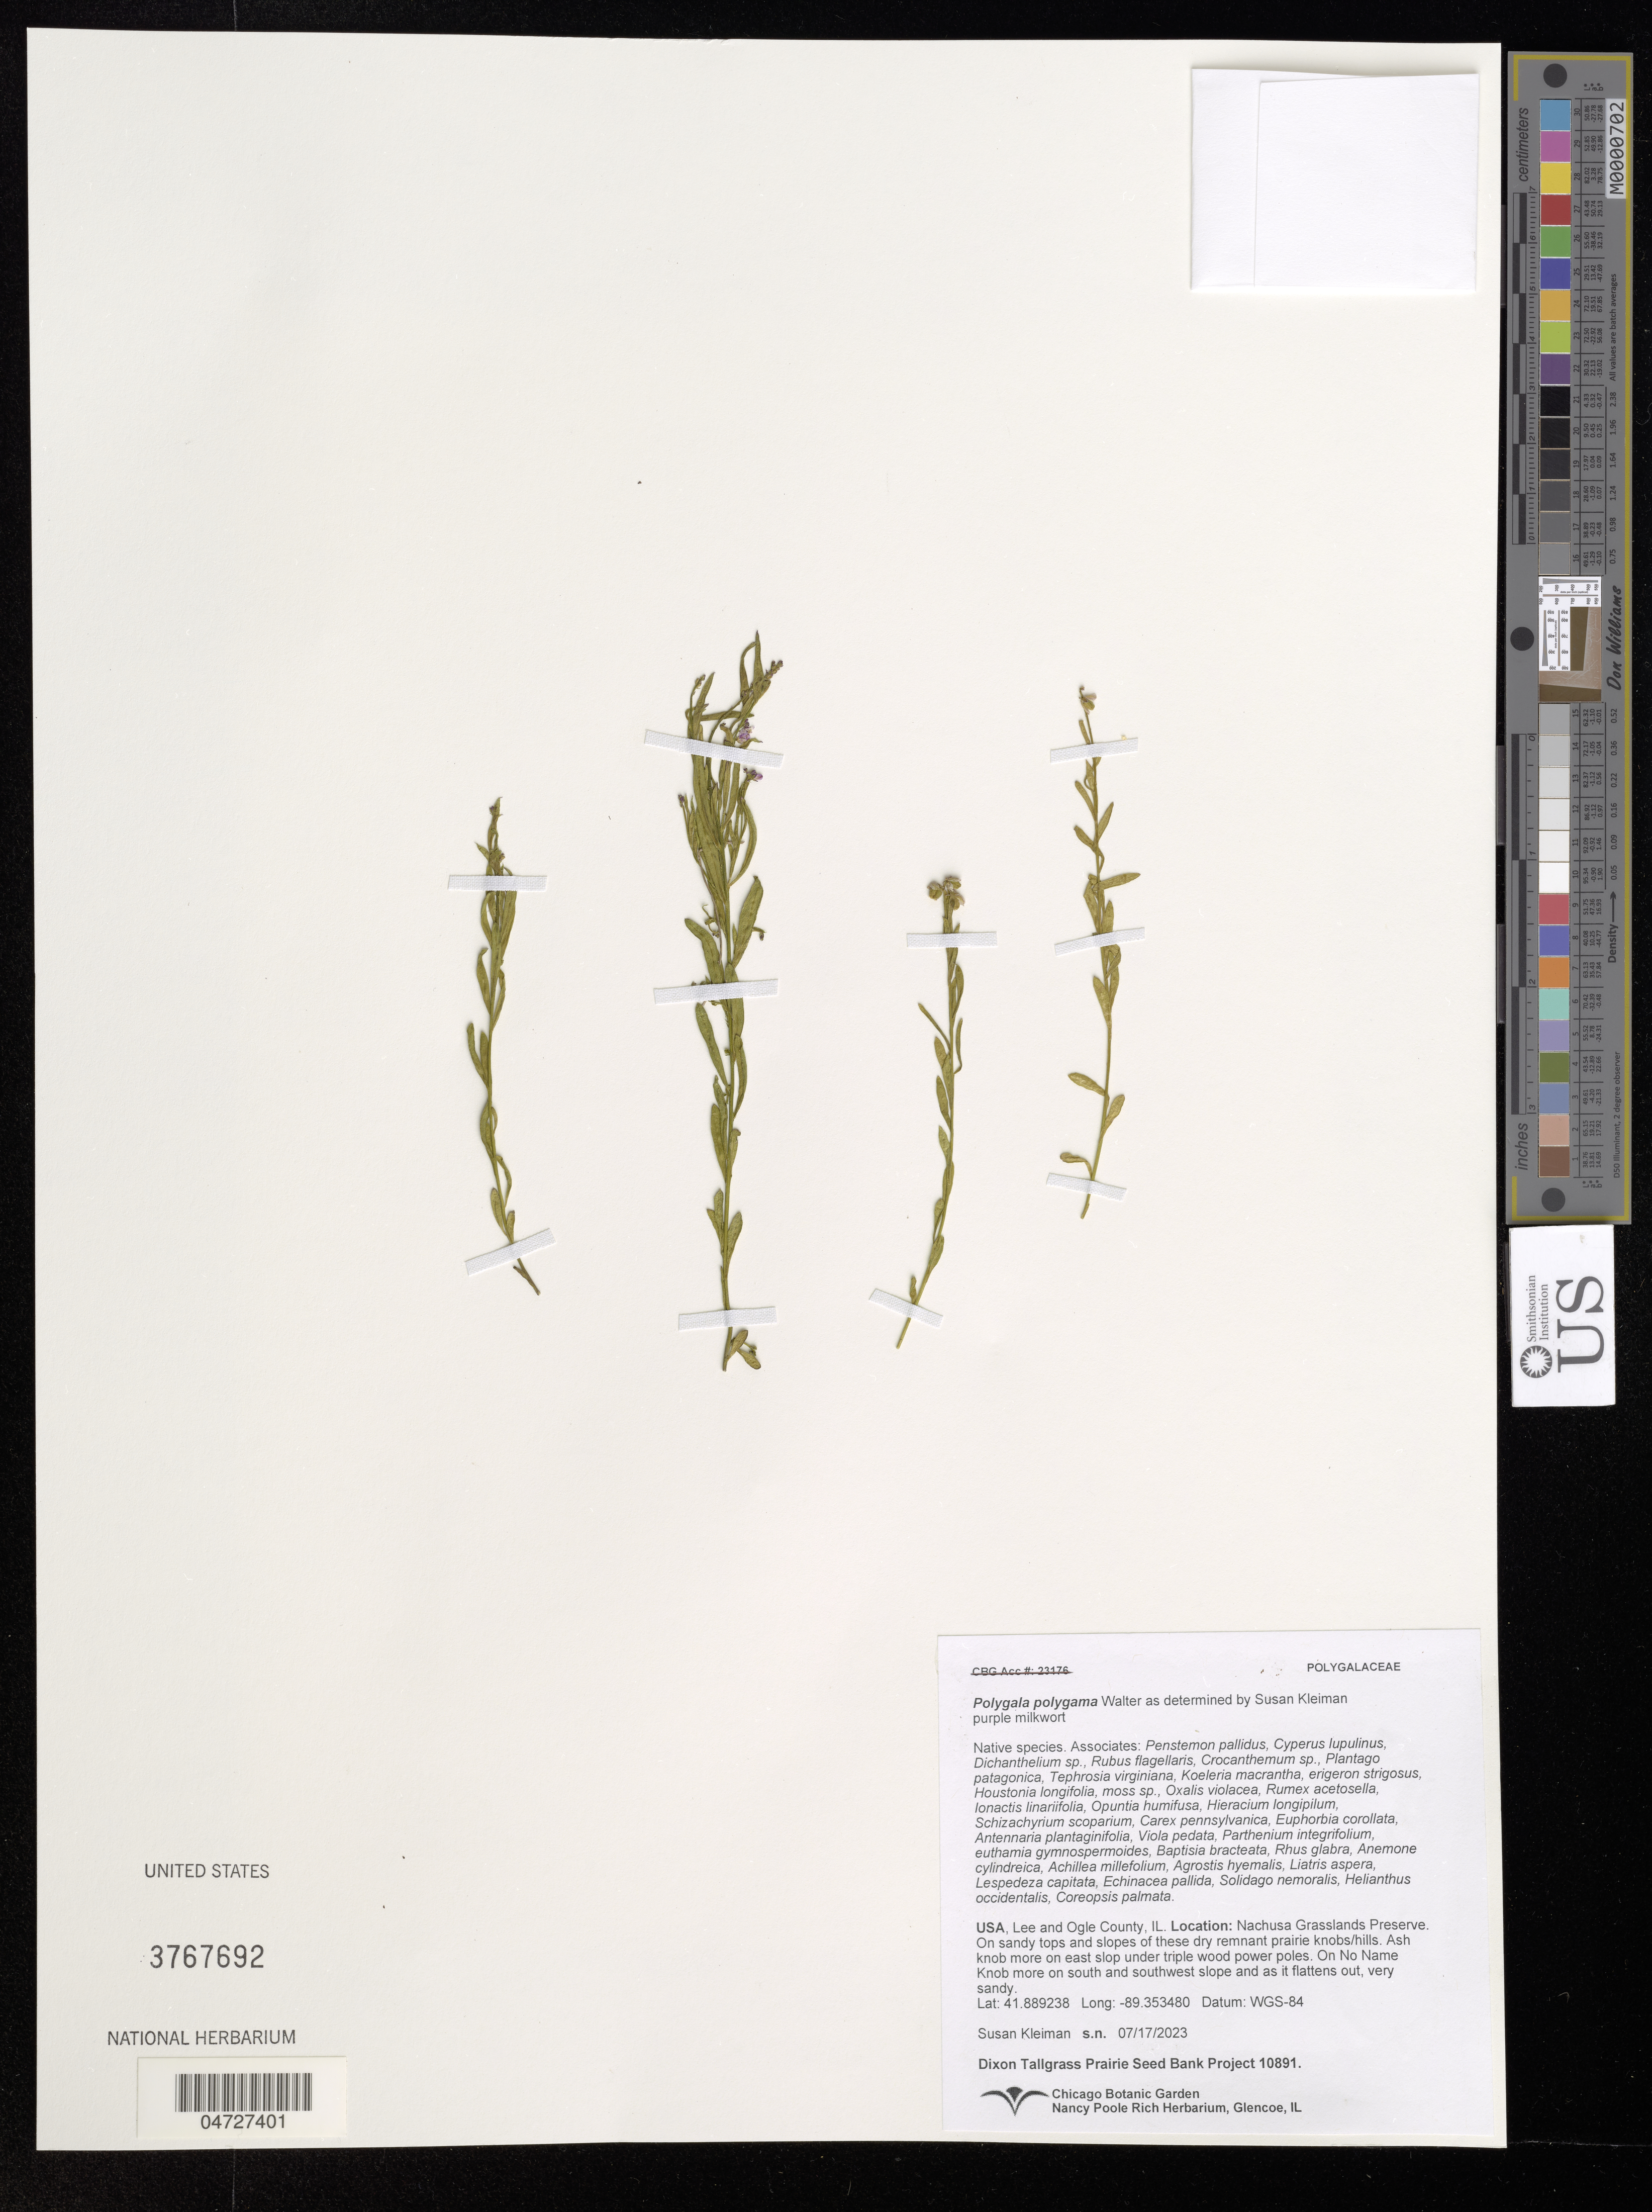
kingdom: Plantae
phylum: Tracheophyta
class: Magnoliopsida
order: Fabales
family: Polygalaceae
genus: Polygala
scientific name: Polygala polygama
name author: Walter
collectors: S. Kleiman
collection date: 2023-07-17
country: United States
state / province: Illinois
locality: Lee and Ogle County. Nachusa Grasslands Preserve. On sandy tops and slopes of these dry remnant prairie knobs/ hills. Ash knob more on east slope under triple wood power poles. On No Name Knob more on south and southwest slope and as it flattens out.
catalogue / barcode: US 3767692